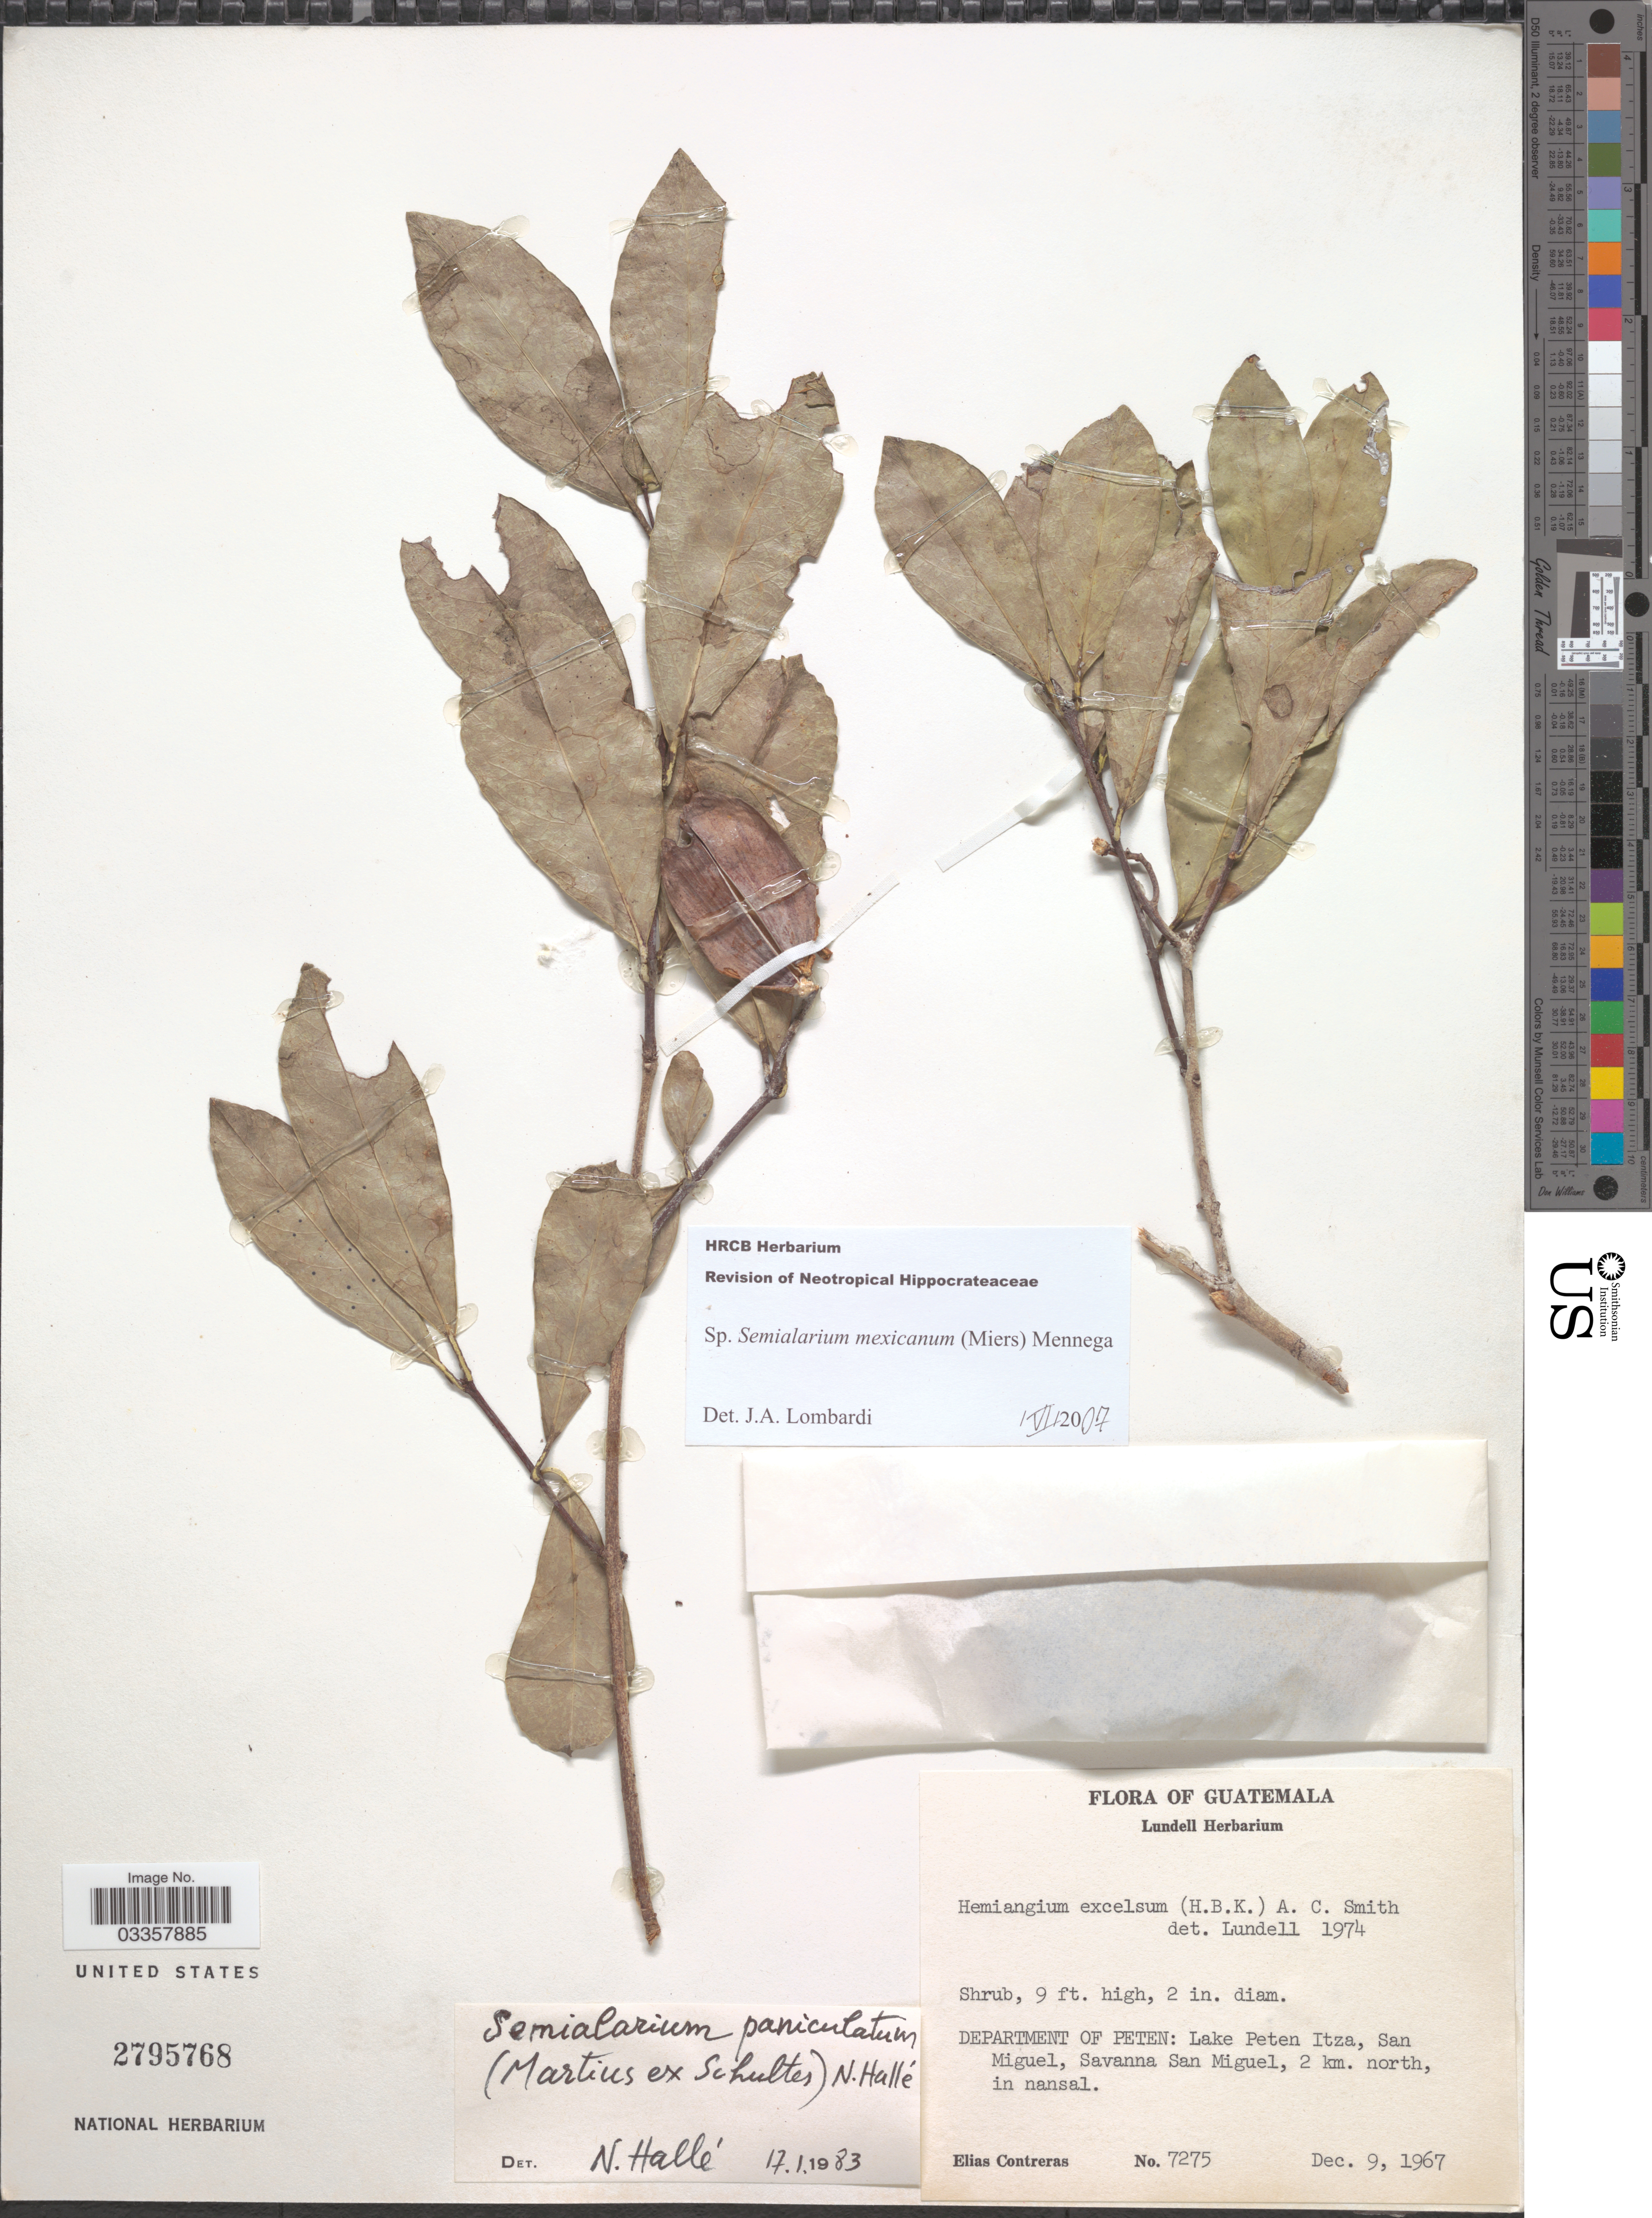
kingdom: Plantae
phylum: Tracheophyta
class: Magnoliopsida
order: Celastrales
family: Celastraceae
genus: Semialarium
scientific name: Semialarium mexicanum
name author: (Miers) Mennega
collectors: E. Contreras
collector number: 7275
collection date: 1967-12-09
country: Guatemala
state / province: El Petén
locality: Department of Peten: Lake Peten Itza, San Miguel, Savanna San Miguel, 2 km. north, in nansal.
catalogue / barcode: US 2795768